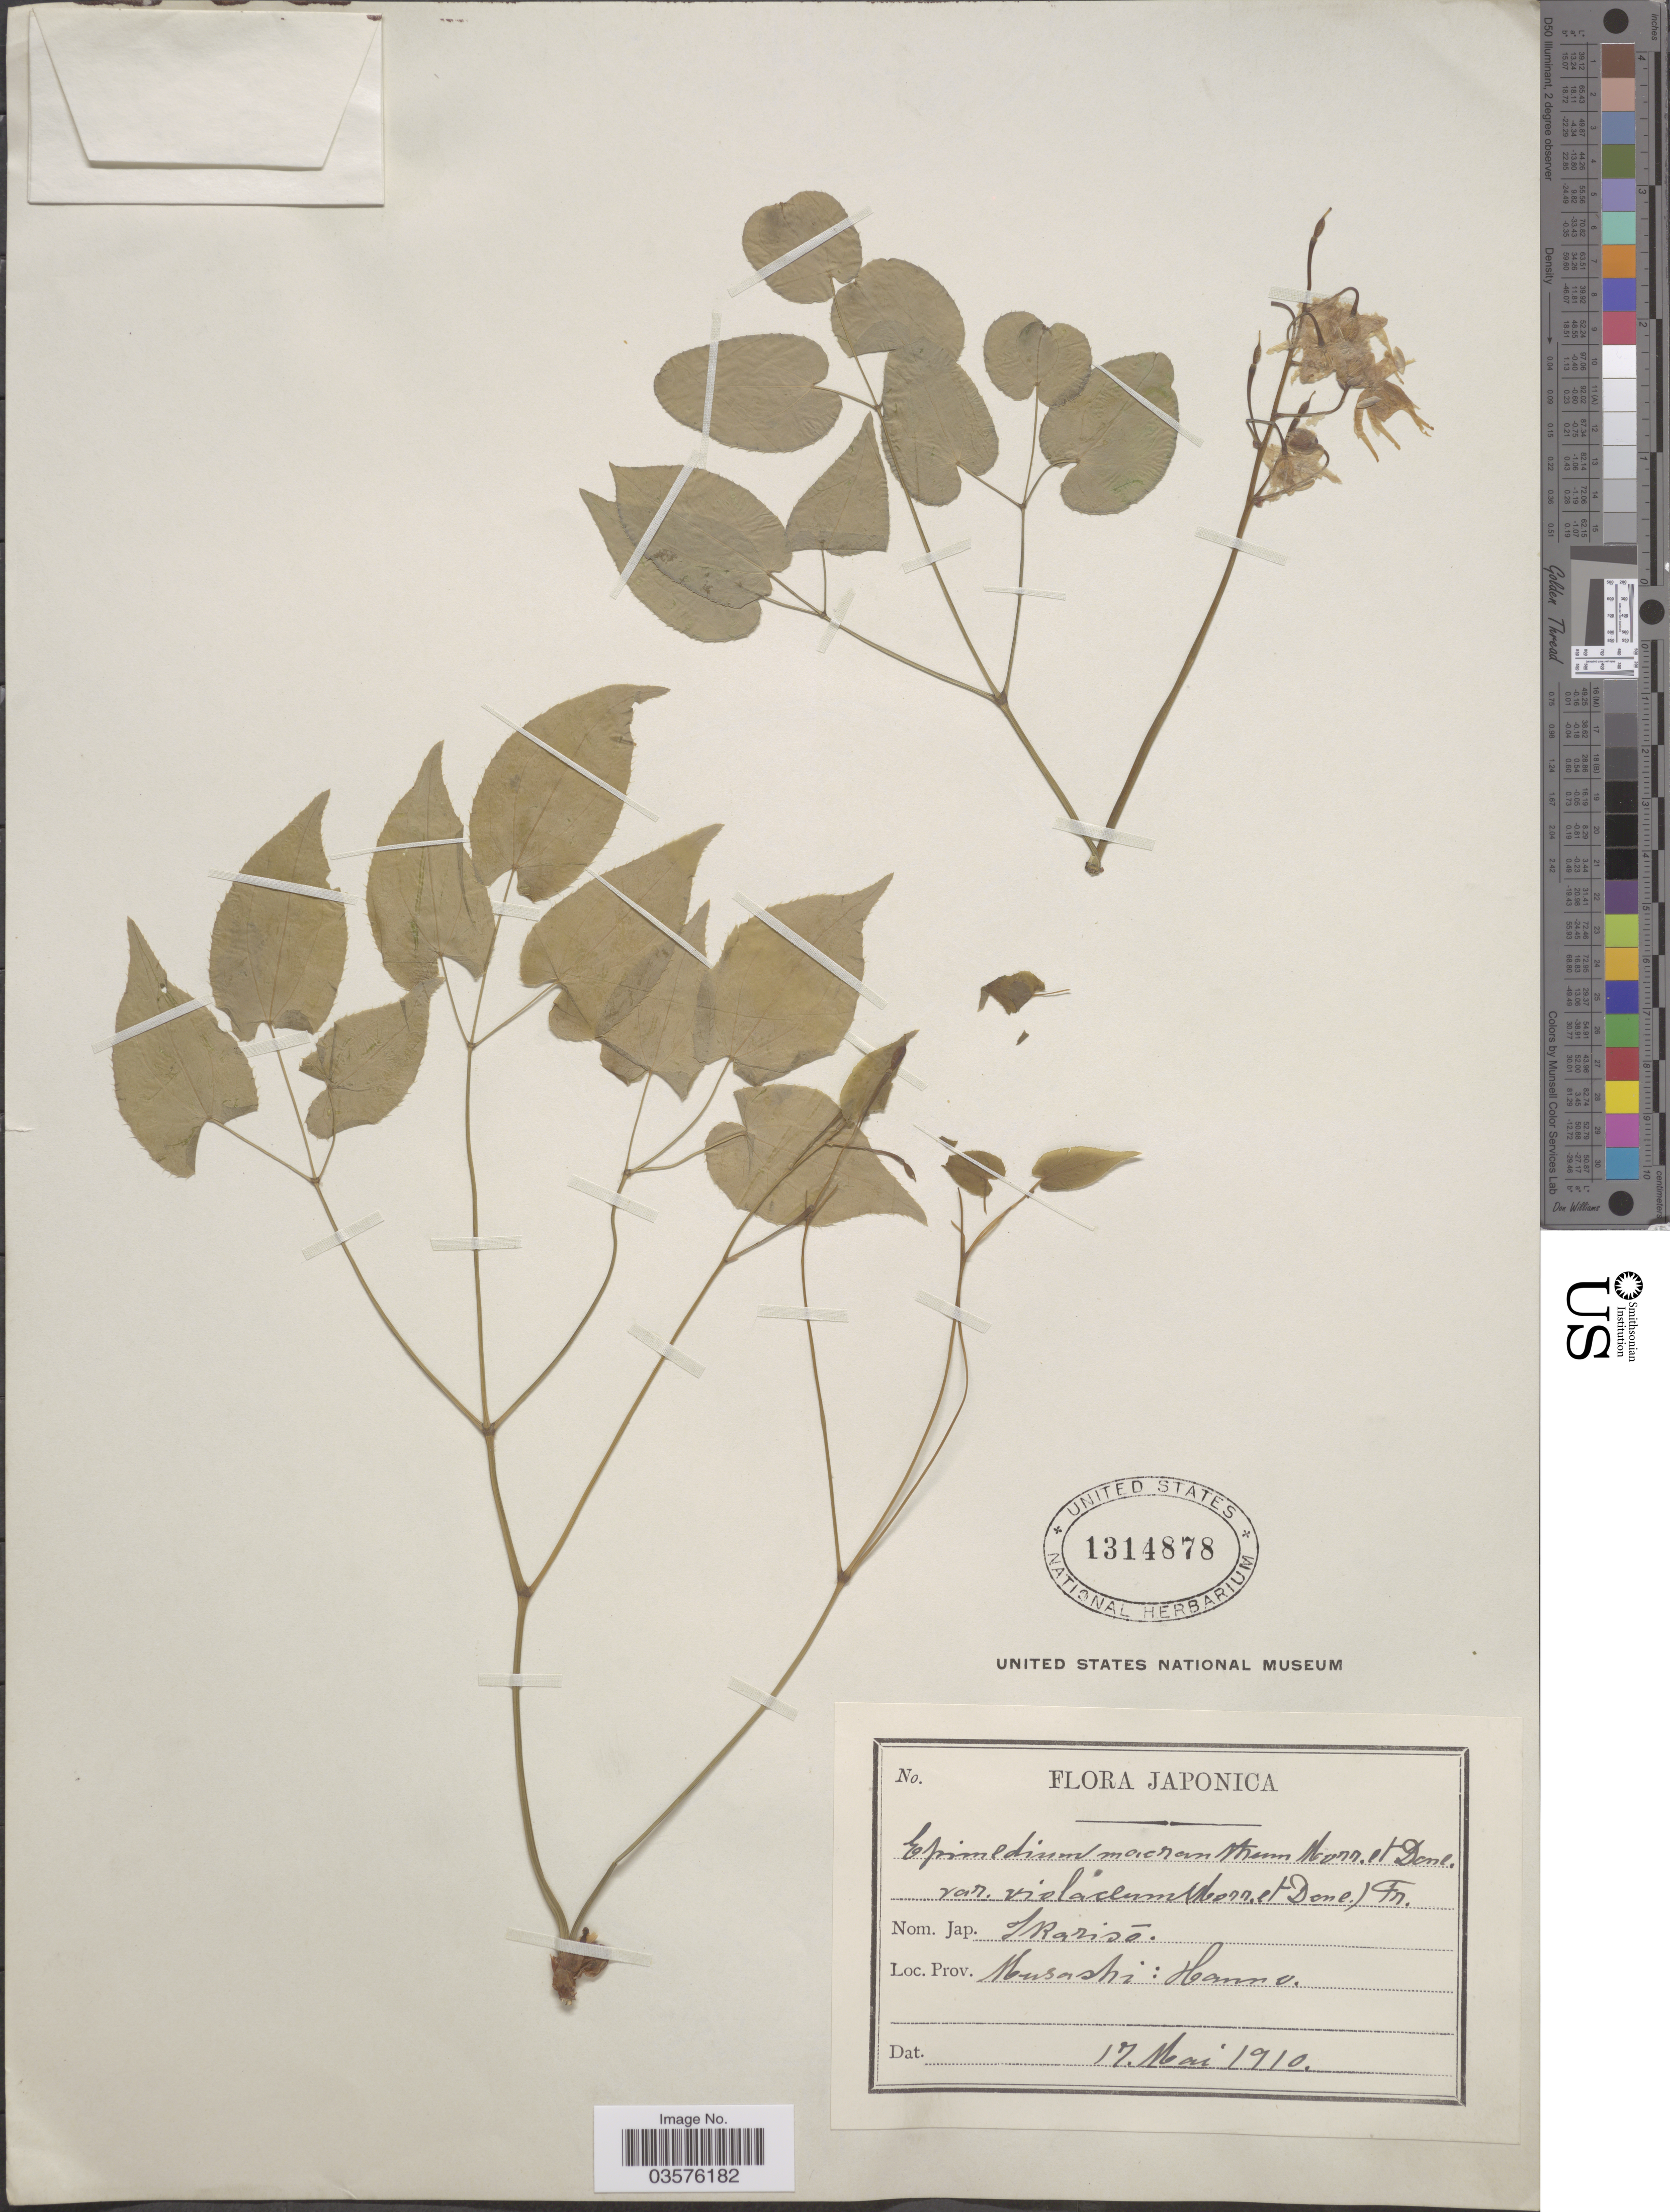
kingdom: Plantae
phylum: Tracheophyta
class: Magnoliopsida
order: Ranunculales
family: Berberidaceae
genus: Epimedium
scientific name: Epimedium grandiflorum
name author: C. Morren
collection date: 1910-05-17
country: Japan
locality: Musashi: Hanno.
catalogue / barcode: US 1314878